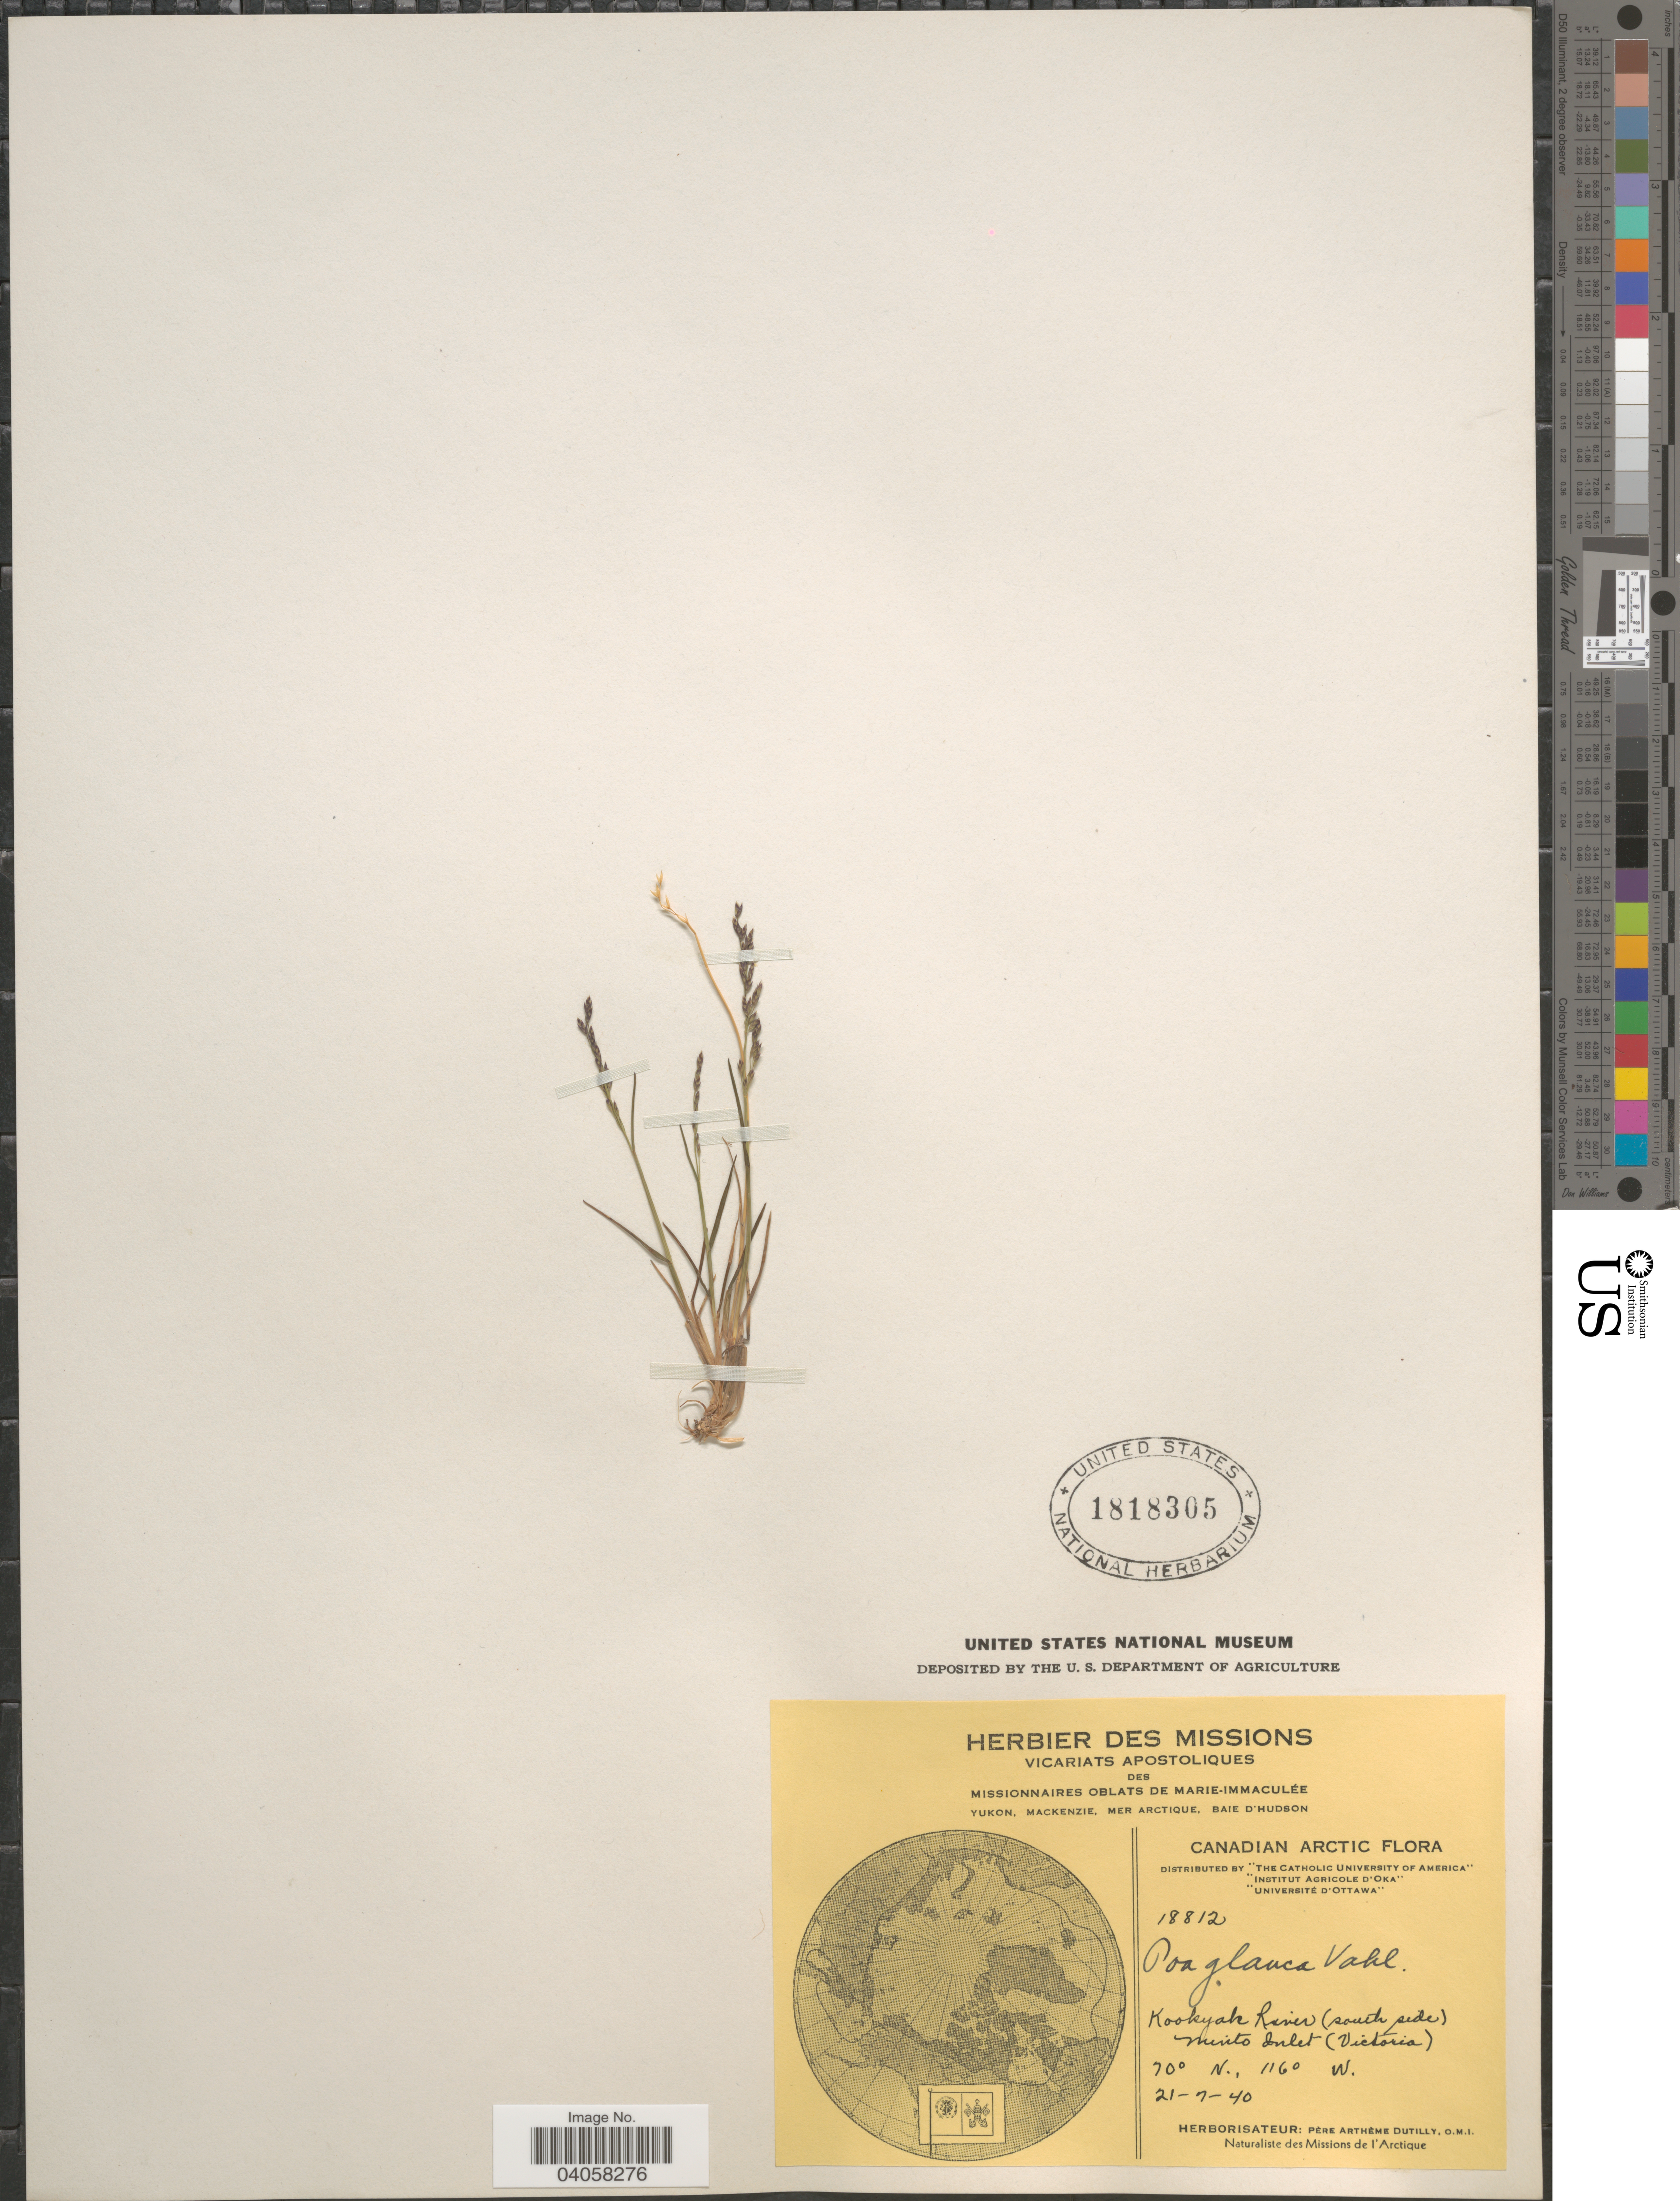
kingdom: Plantae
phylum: Tracheophyta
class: Liliopsida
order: Poales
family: Poaceae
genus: Poa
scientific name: Poa glauca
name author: Vahl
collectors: P. Dutilly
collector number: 18812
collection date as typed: Transcribed d/m/y: 21/7/40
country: Canada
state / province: Northwest Territories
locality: Canadian Arctic. Kookyah River (south side) Minto Inlet (Victoria).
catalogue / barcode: US 1818305